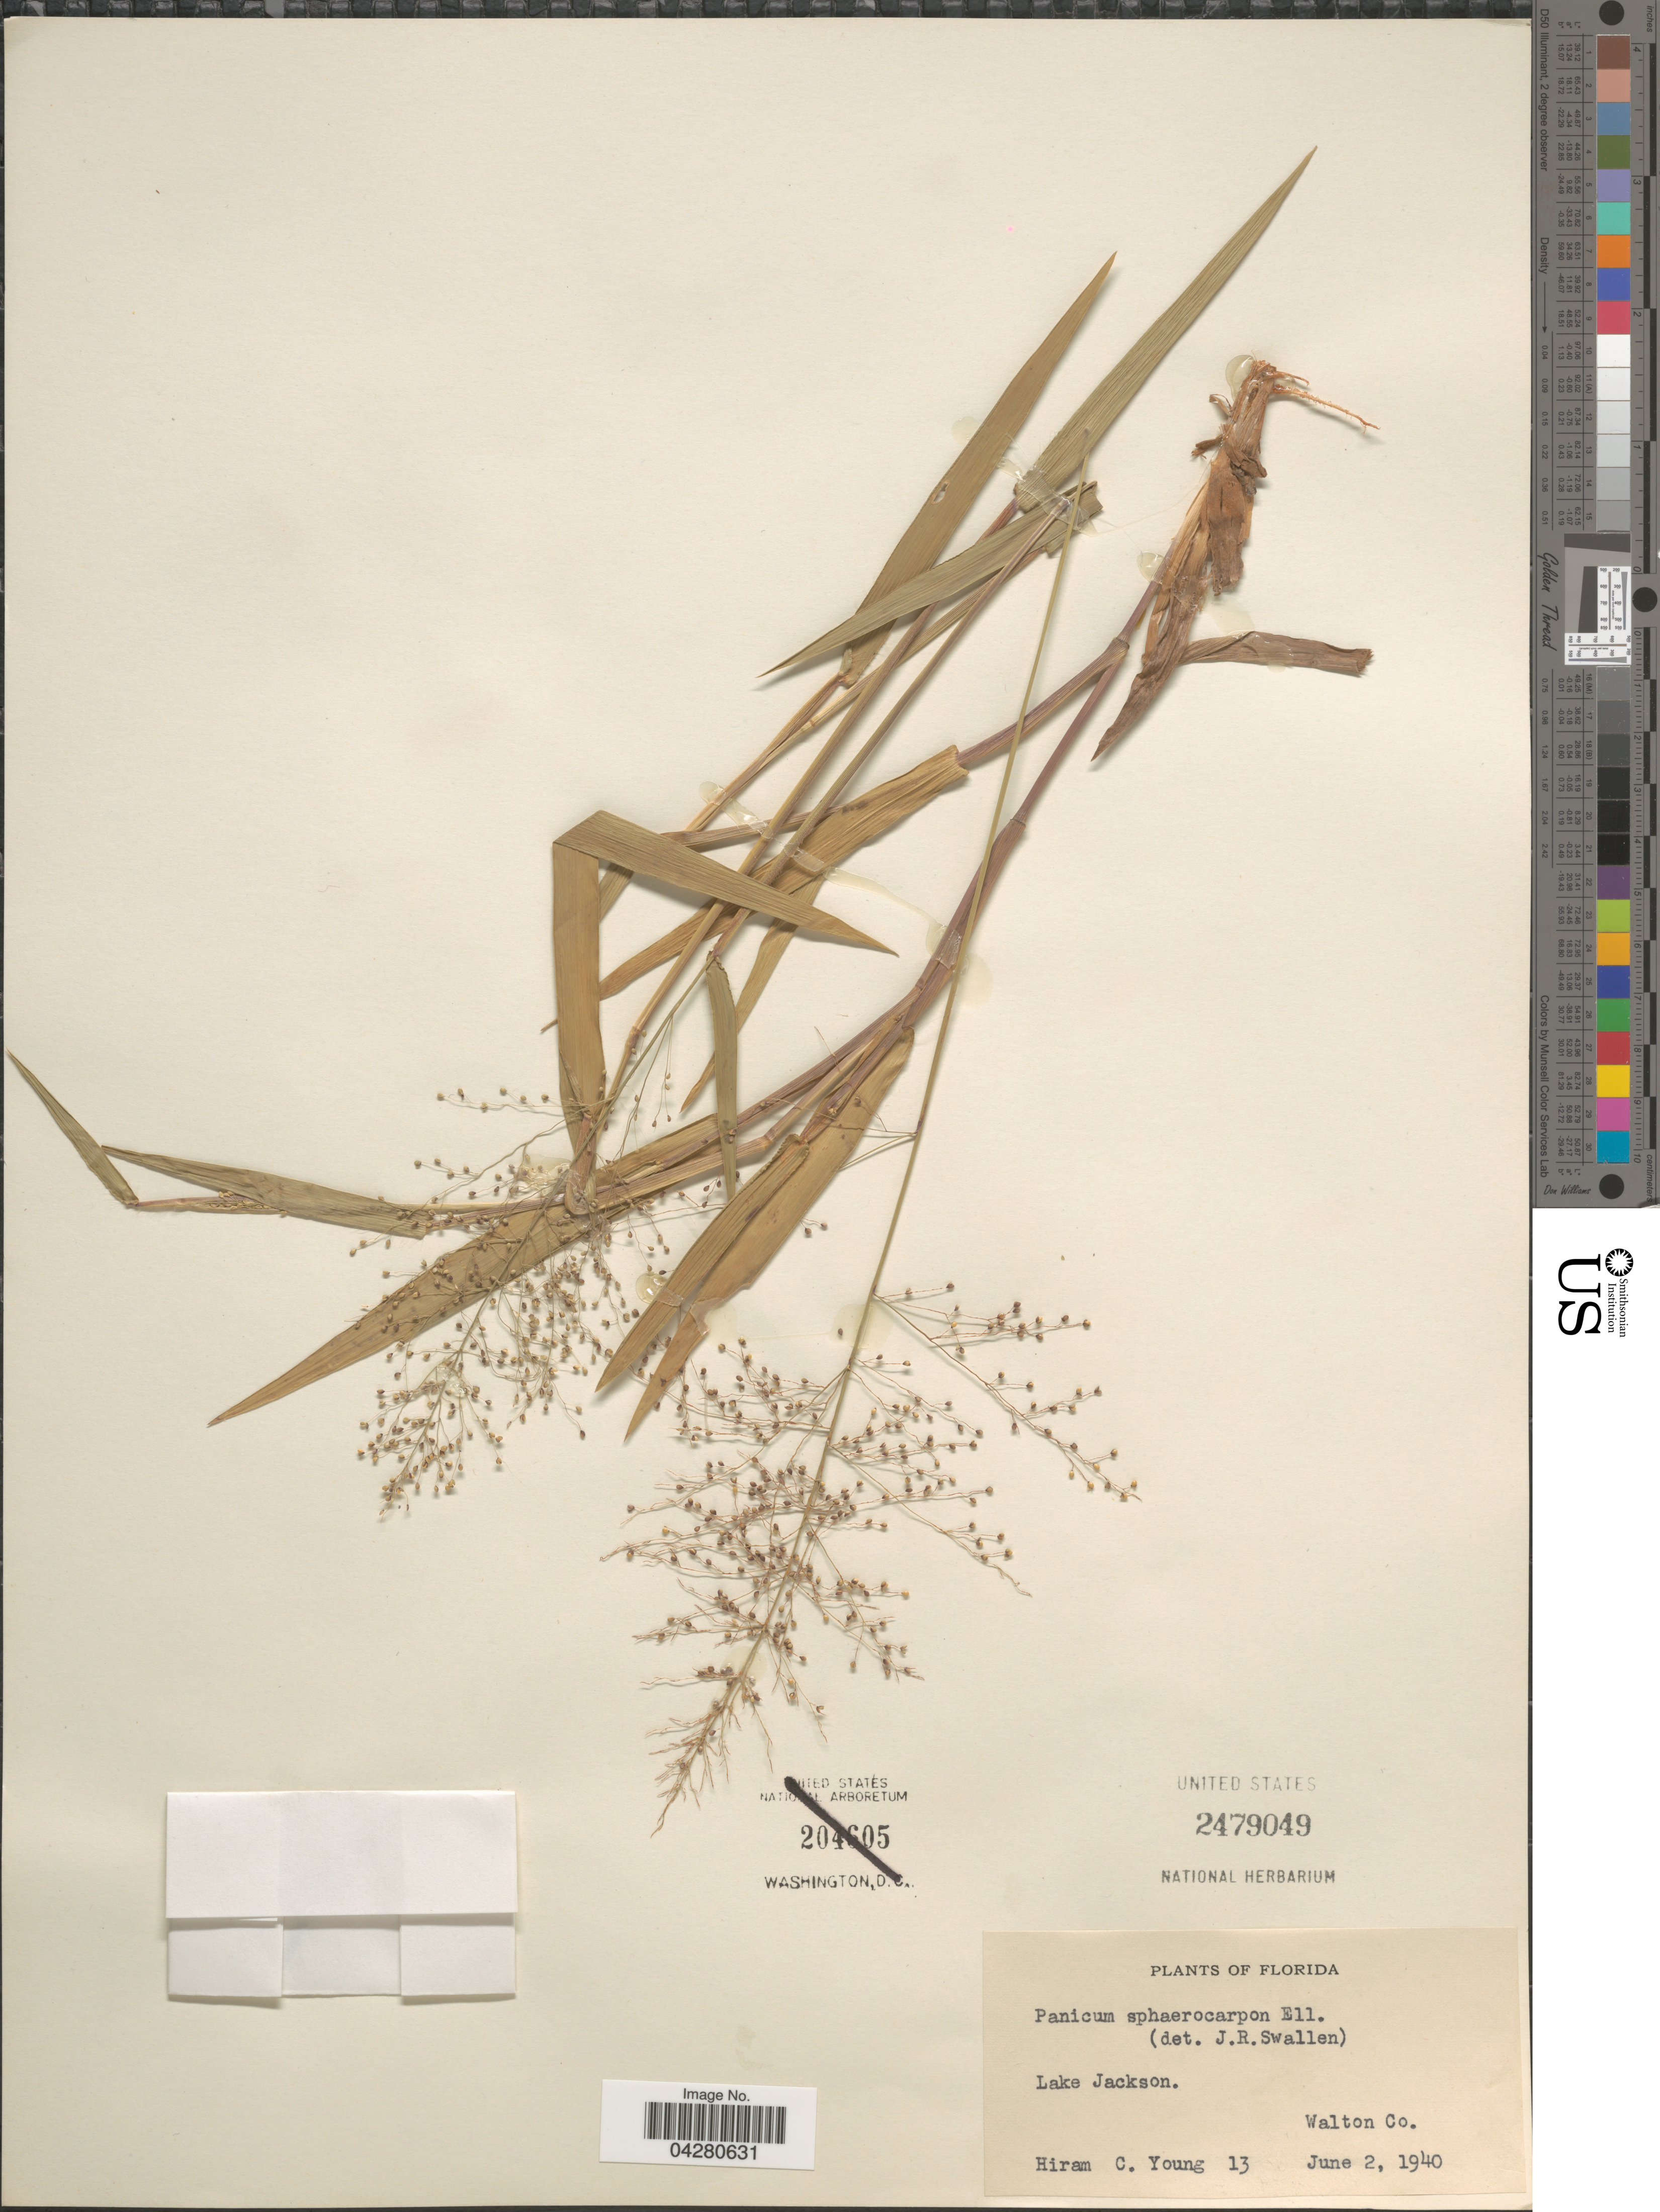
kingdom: Plantae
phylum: Tracheophyta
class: Liliopsida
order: Poales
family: Poaceae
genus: Dichanthelium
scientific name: Dichanthelium dichotomum var. dichotomum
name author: (L.) Gould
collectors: H. Young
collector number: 13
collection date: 1940-06-02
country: United States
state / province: Florida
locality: Lake Jackson. Walton Co.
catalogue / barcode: US 2479049